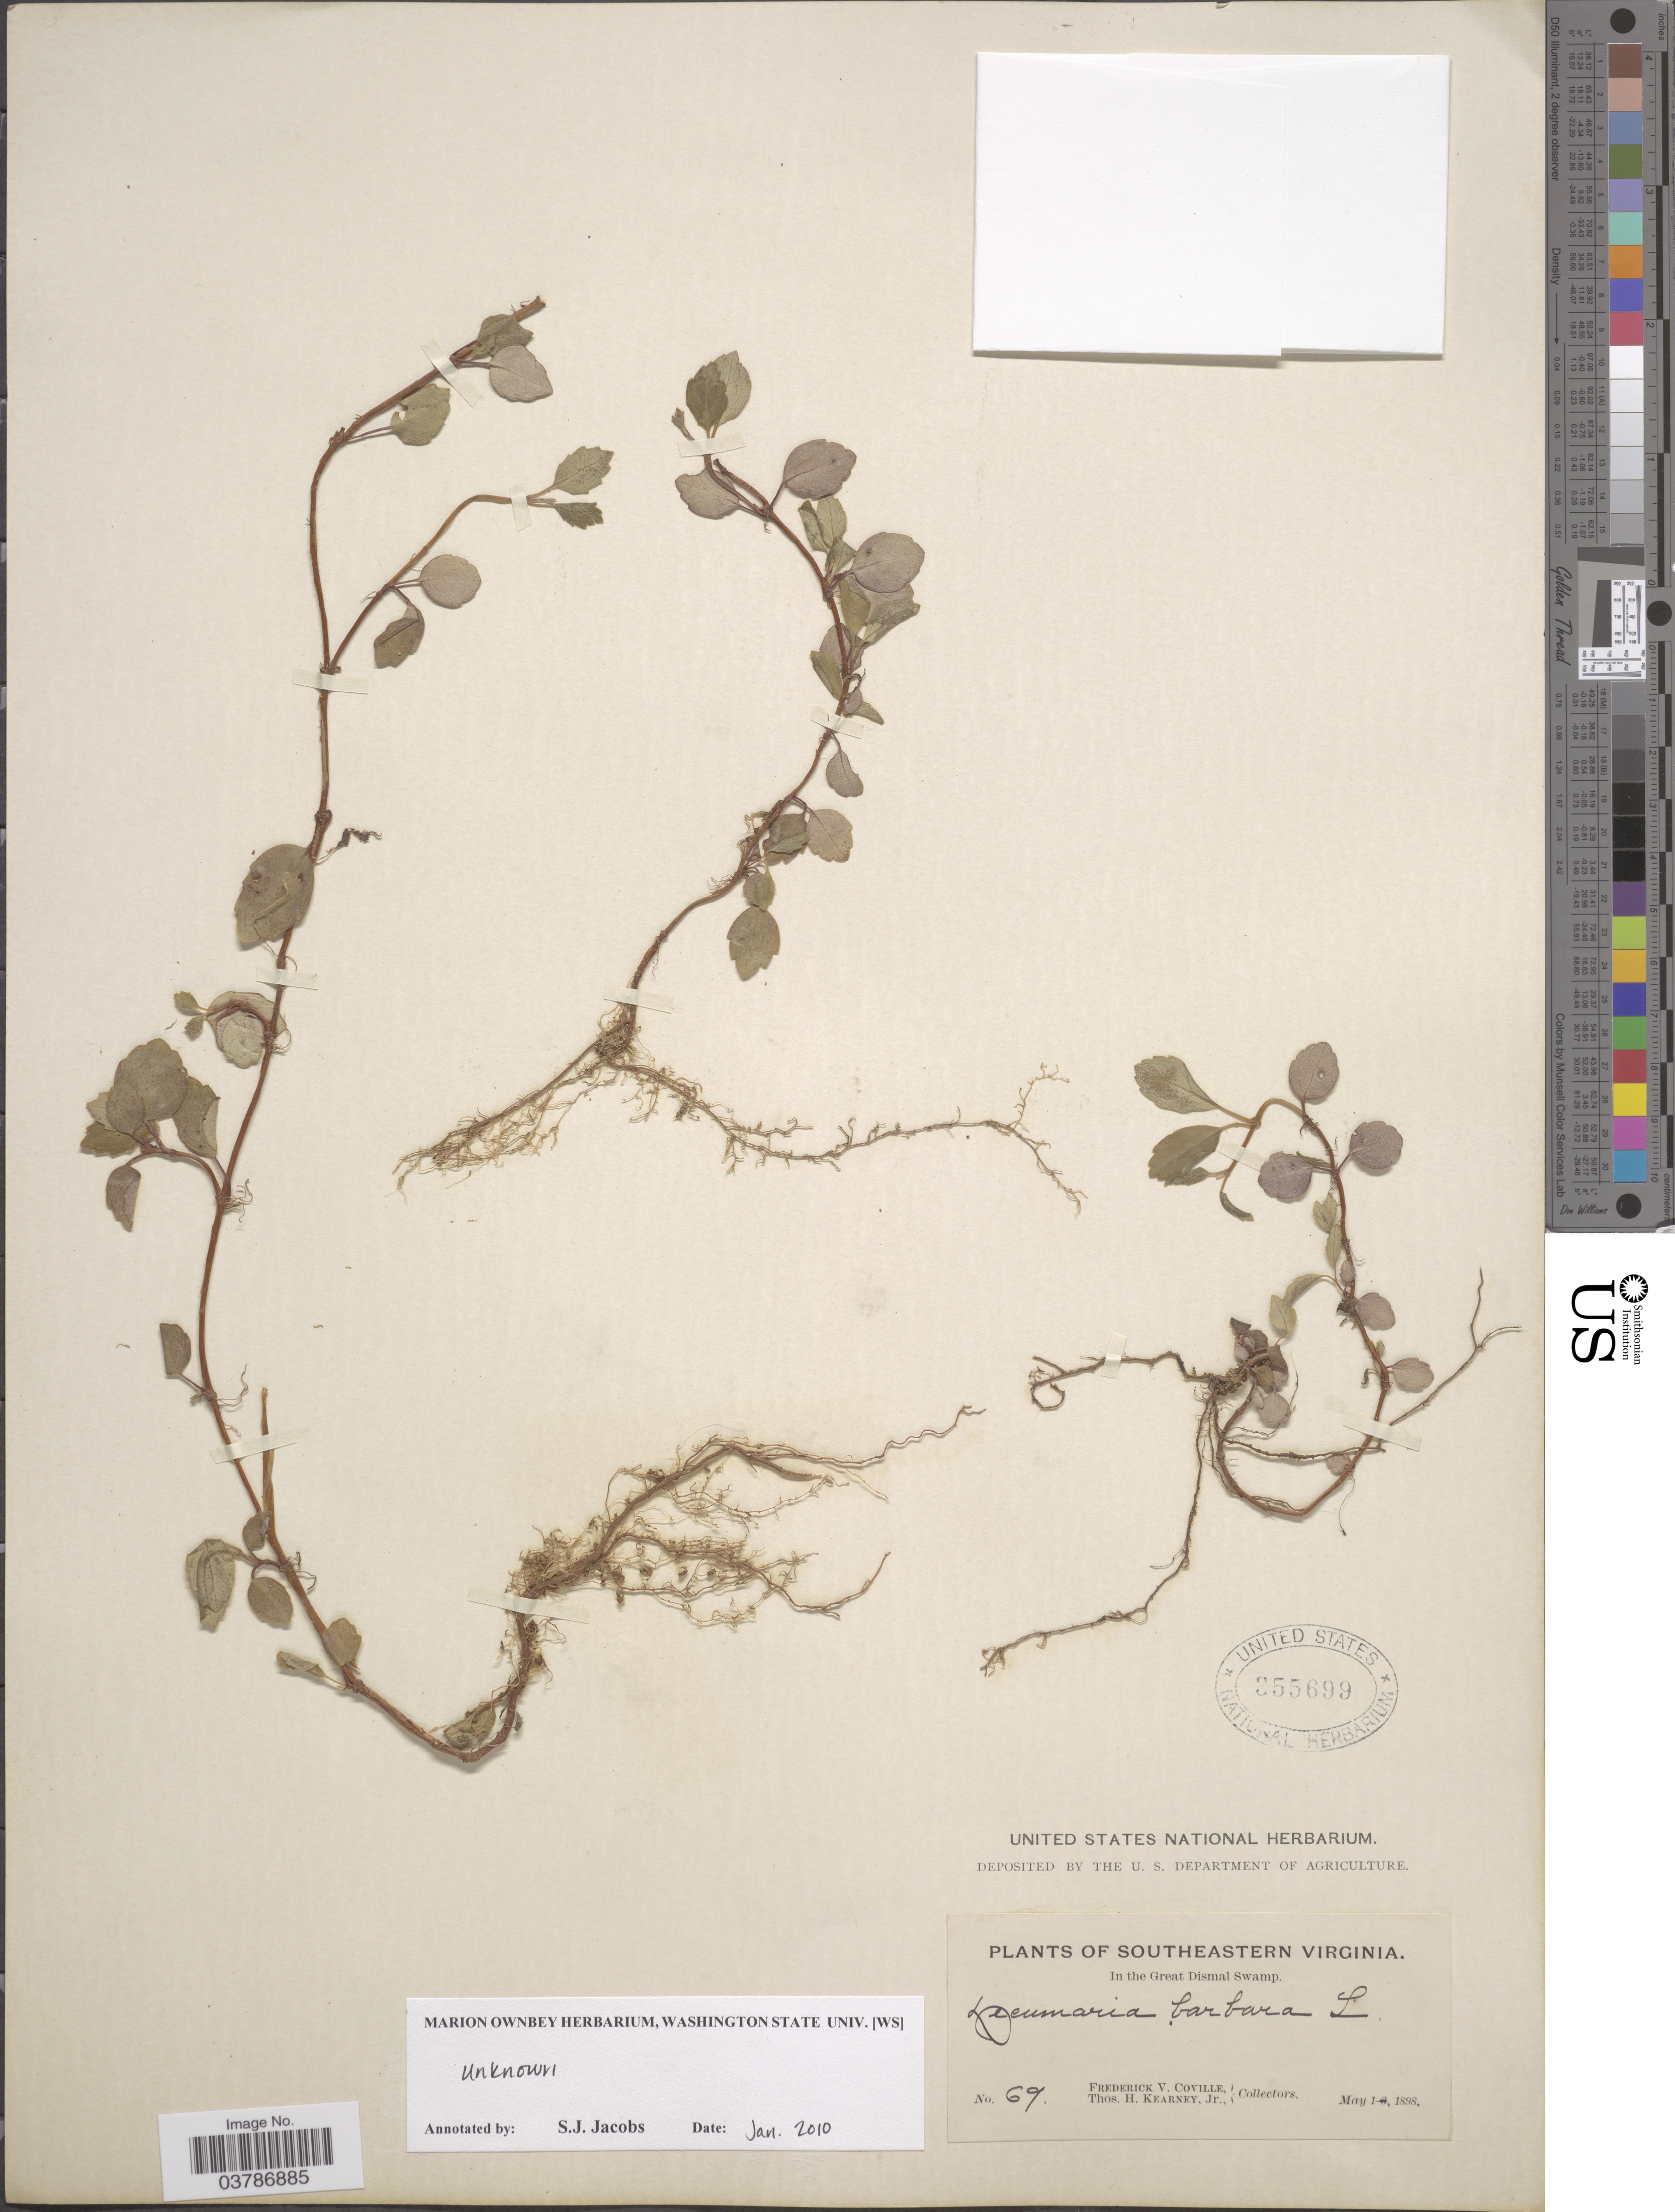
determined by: Jacobs, S.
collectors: F. V. Coville & T. H. Kearney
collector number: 69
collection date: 1898-05-01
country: United States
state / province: Virginia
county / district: City of Chesapeake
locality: Southeastern Virginia. In the Great Dismal Swamp.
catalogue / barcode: US 355699